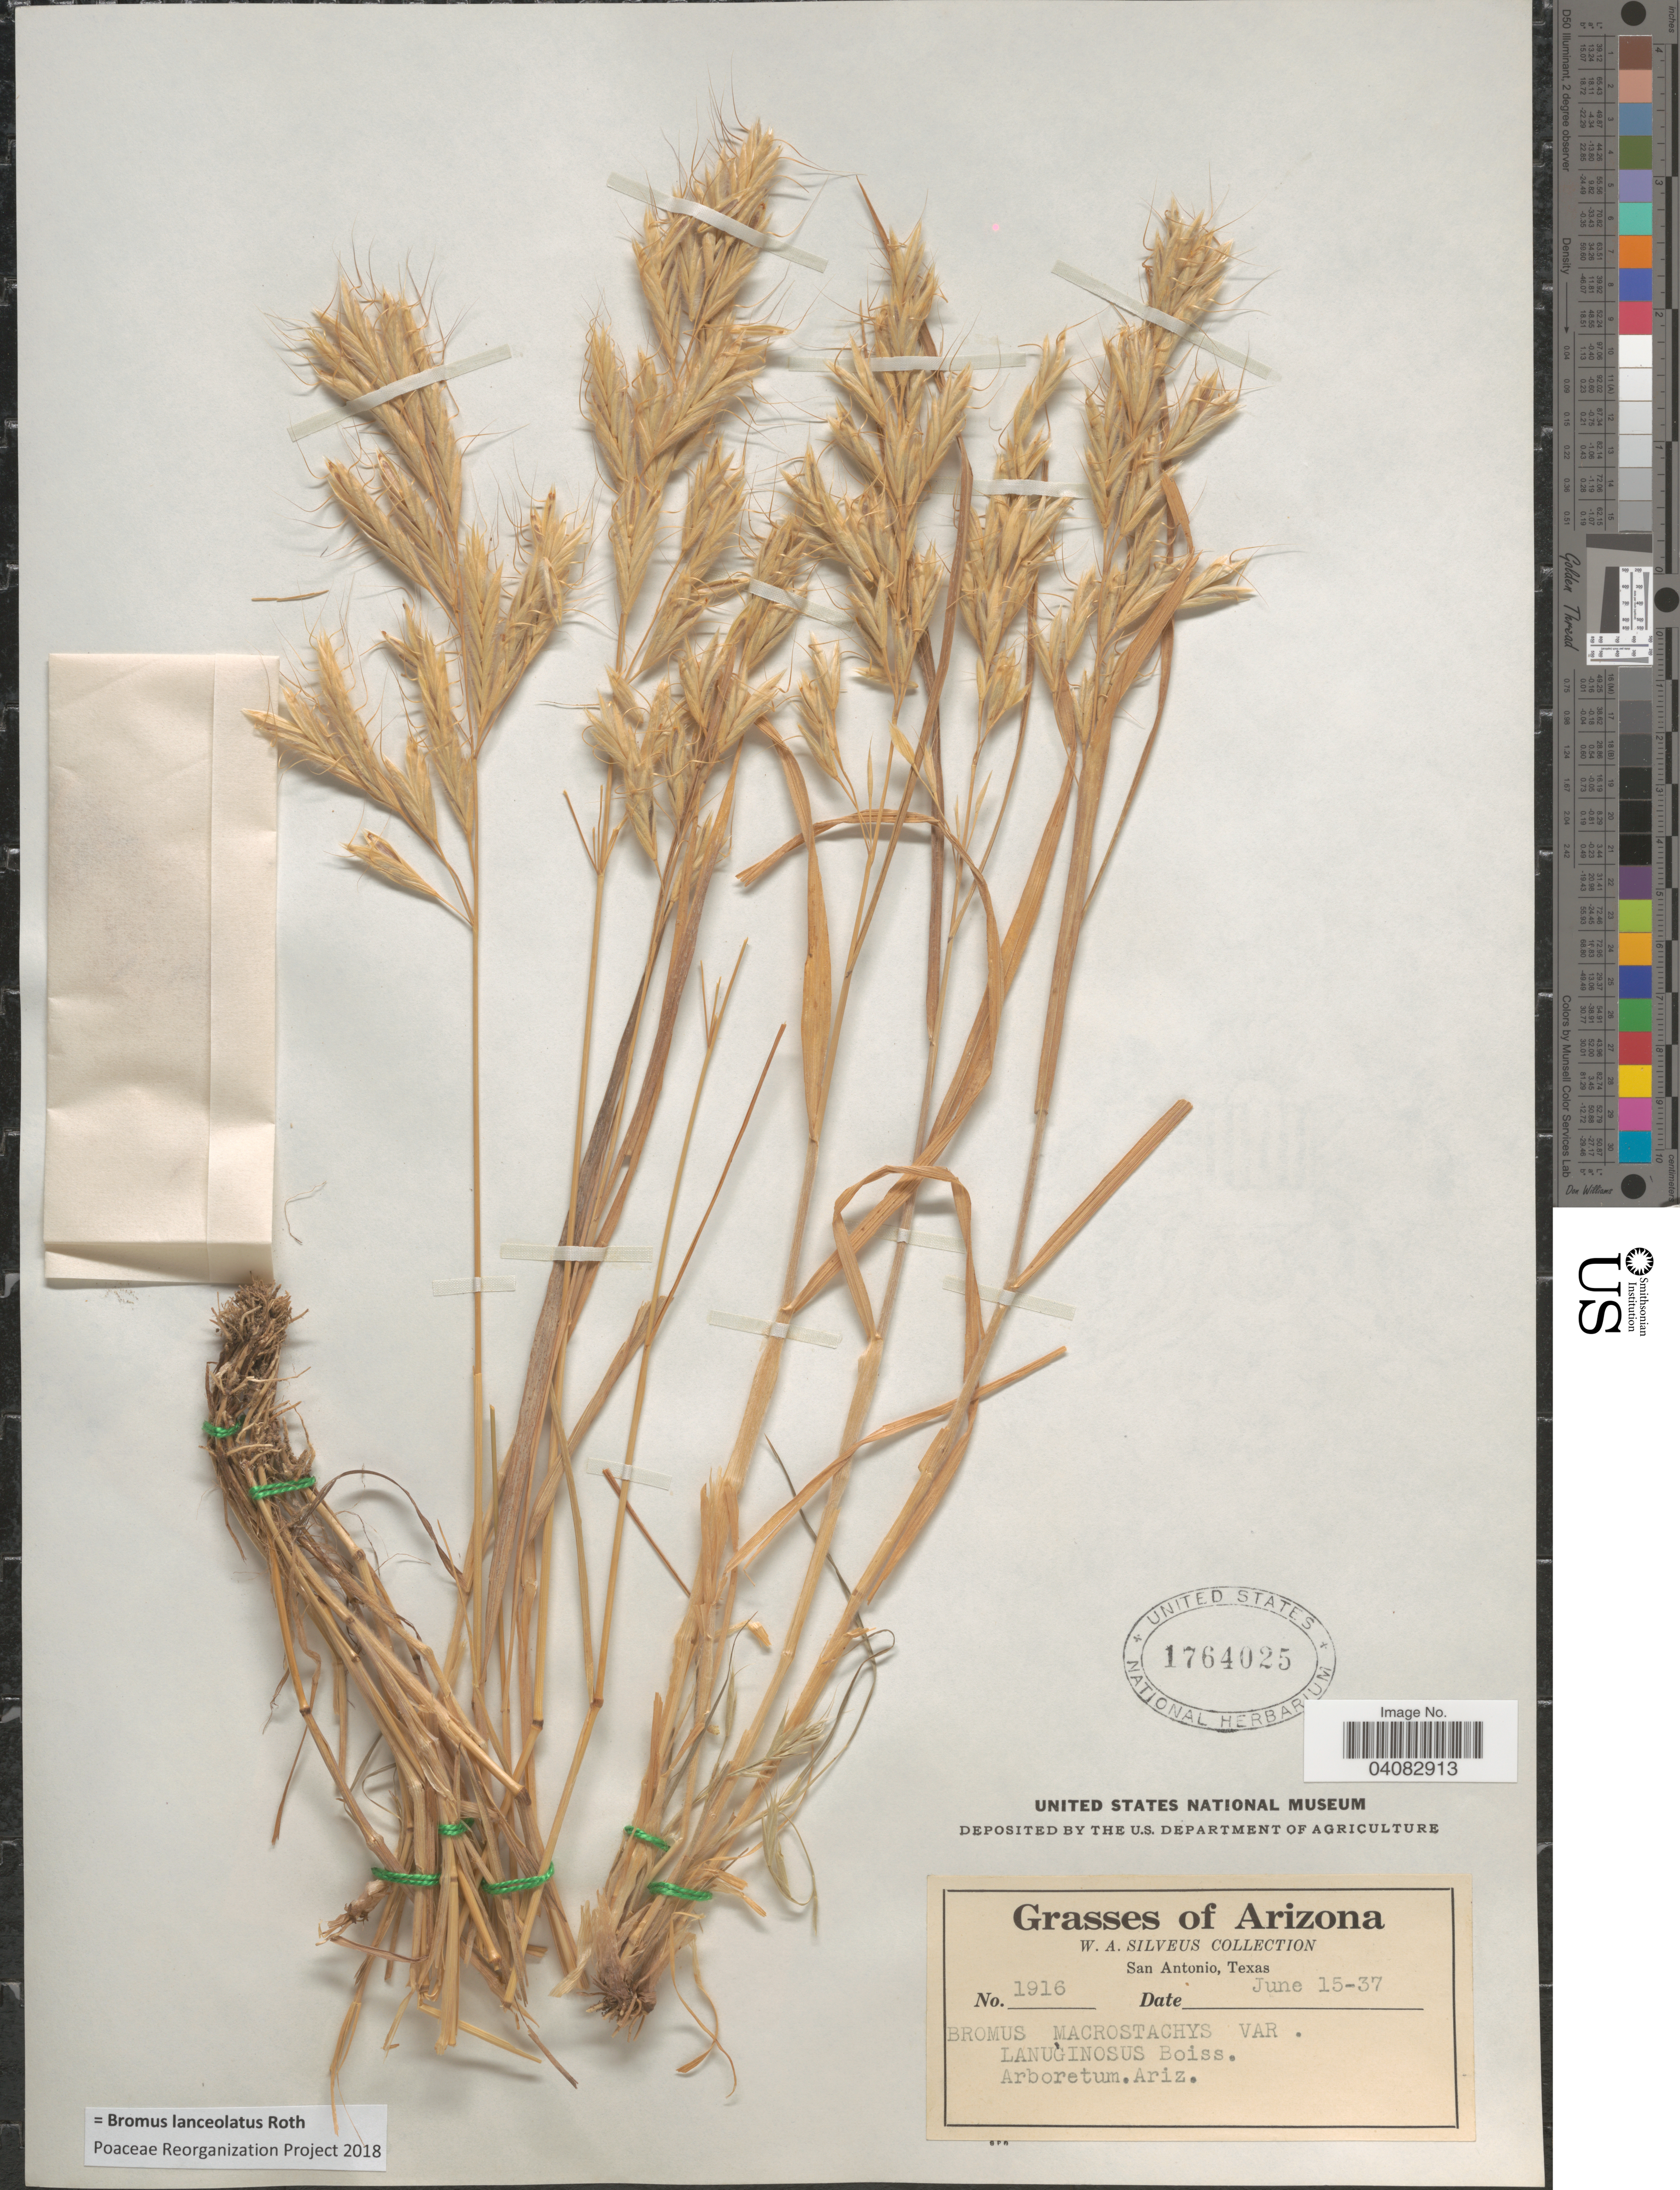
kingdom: Plantae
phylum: Tracheophyta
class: Liliopsida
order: Poales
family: Poaceae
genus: Bromus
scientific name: Bromus lanceolatus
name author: Roth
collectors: W. Silveus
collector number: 1916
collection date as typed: Transcribed d/m/y: 15/6/37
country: United States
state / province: Arizona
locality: Arboretum.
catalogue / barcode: US 1764025